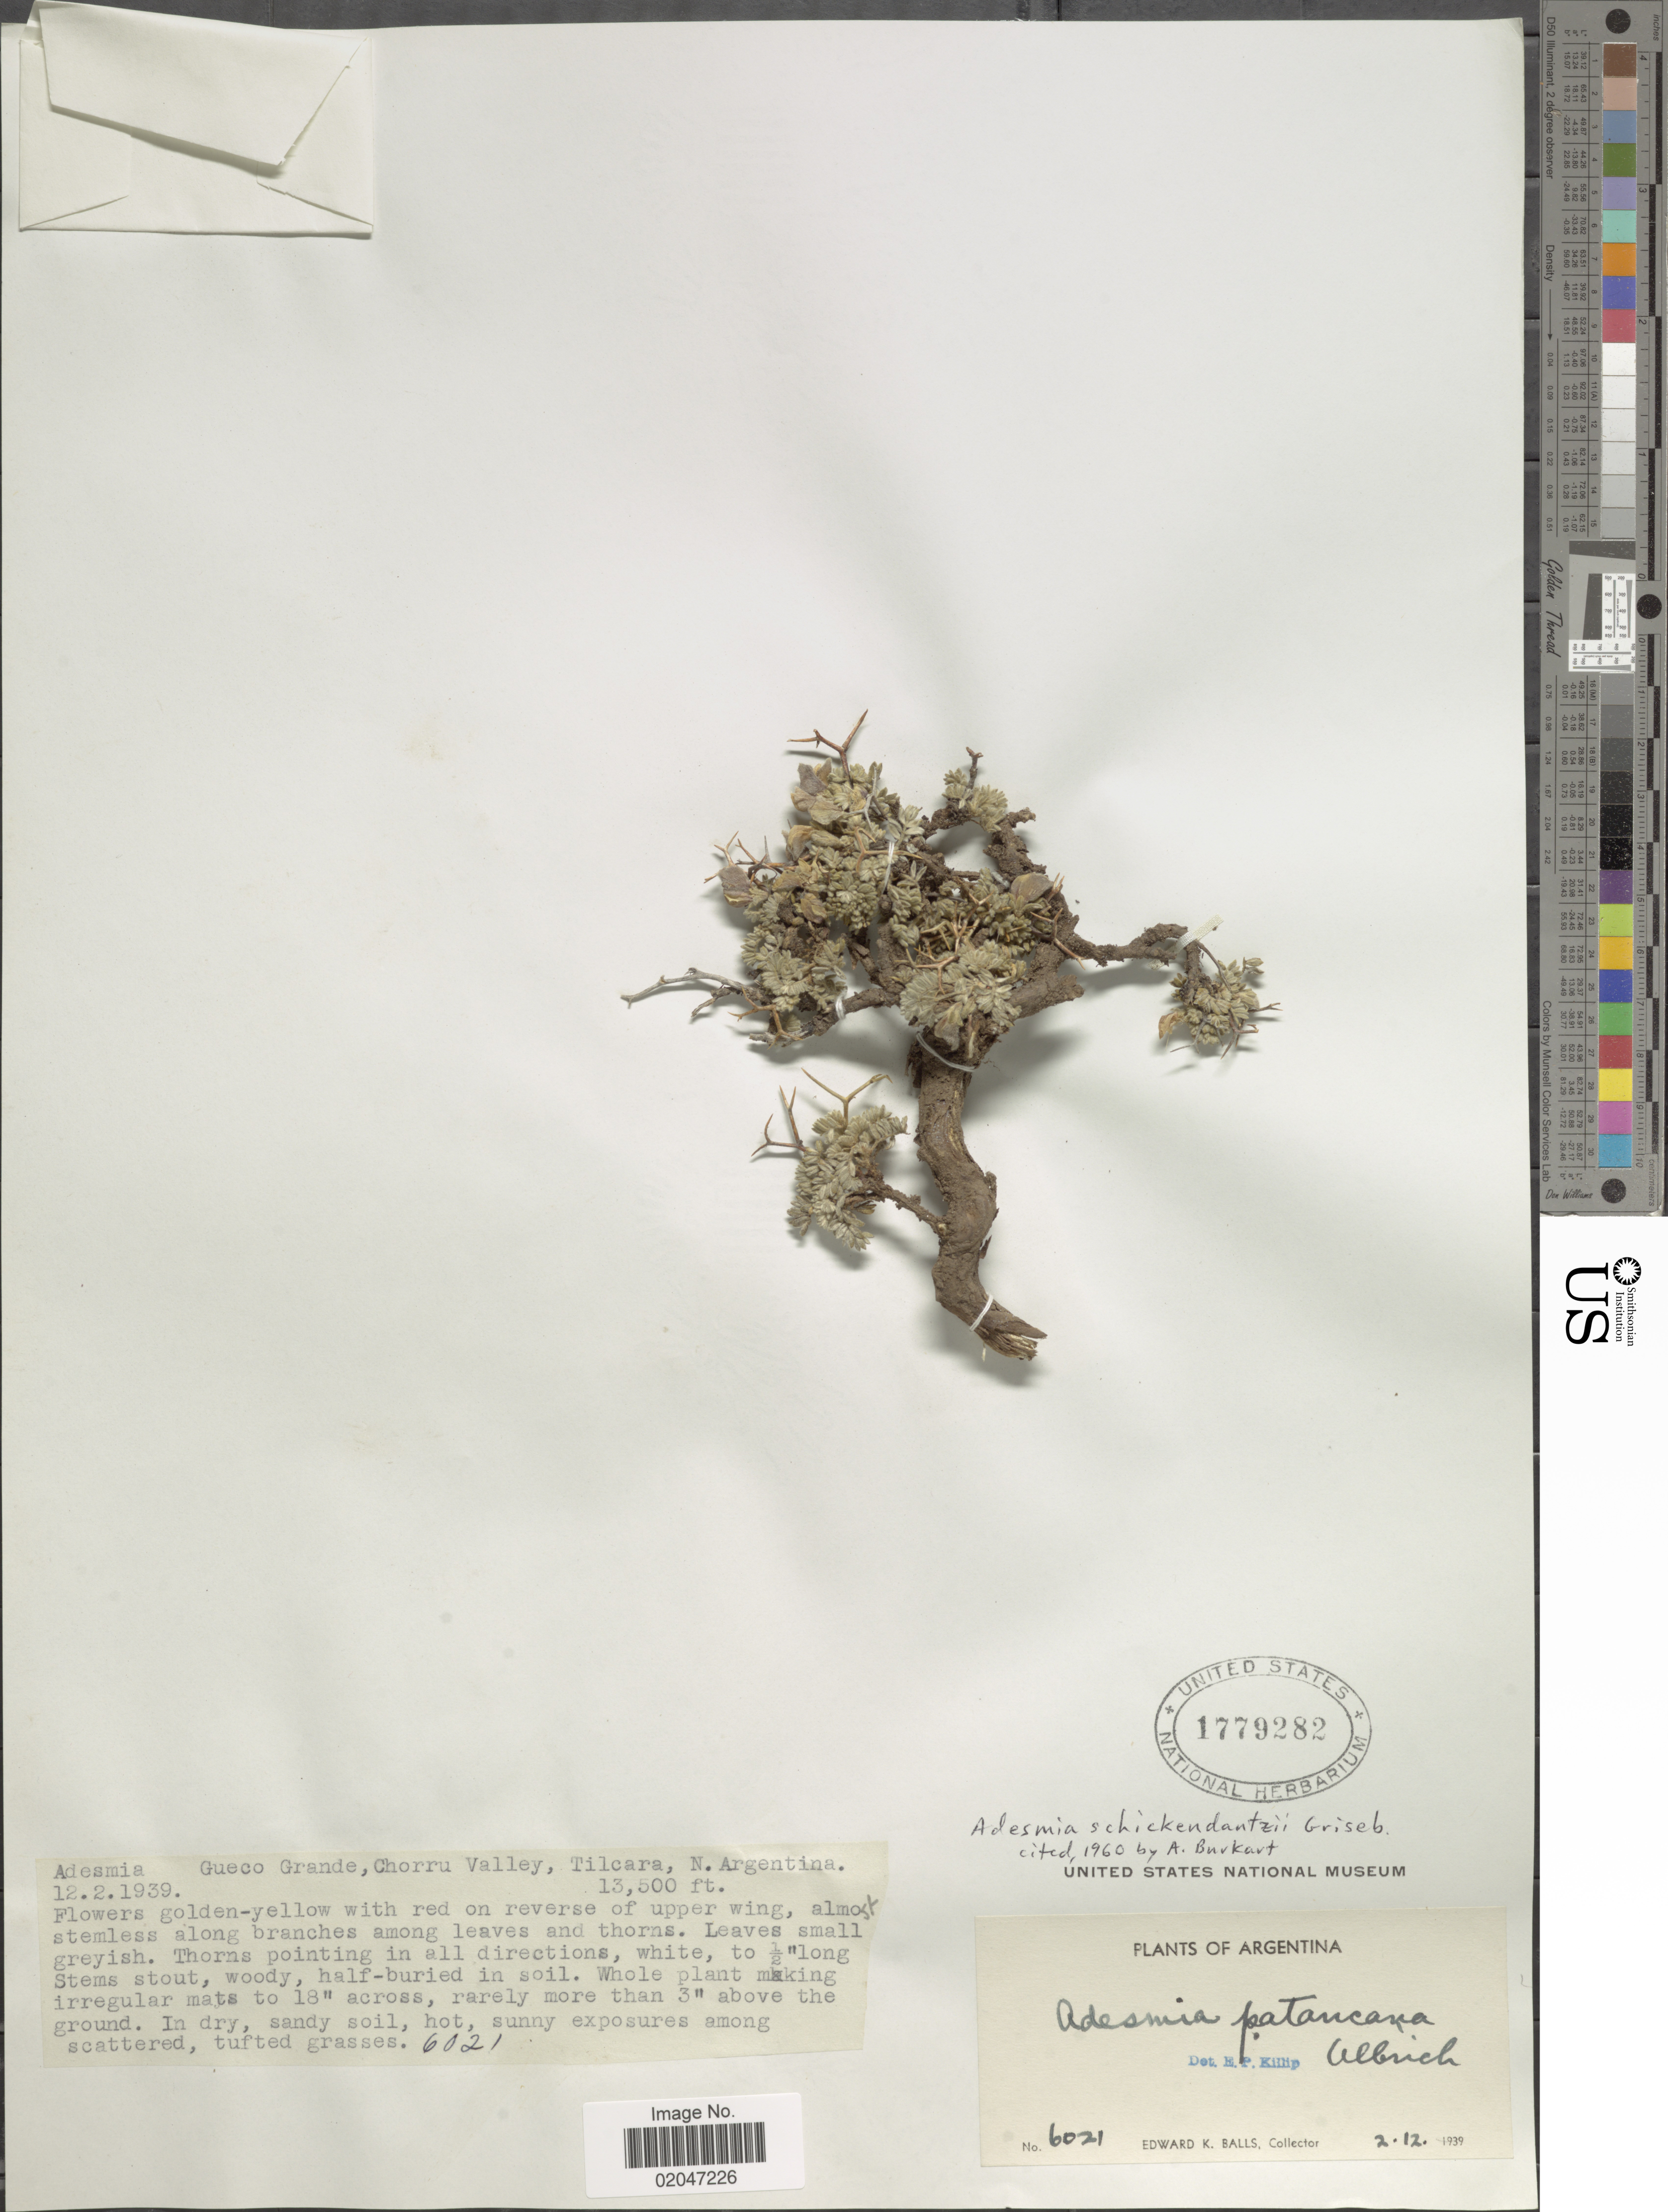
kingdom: Plantae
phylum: Tracheophyta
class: Magnoliopsida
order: Fabales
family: Fabaceae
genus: Adesmia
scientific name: Adesmia schickendantrii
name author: Griseb.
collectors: E. K. Balls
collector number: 6021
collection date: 1939-12-02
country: Argentina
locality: Gueco Grande, Chorru Valley, Tilcara, N. Argentina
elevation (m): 4115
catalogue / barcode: US 1779282